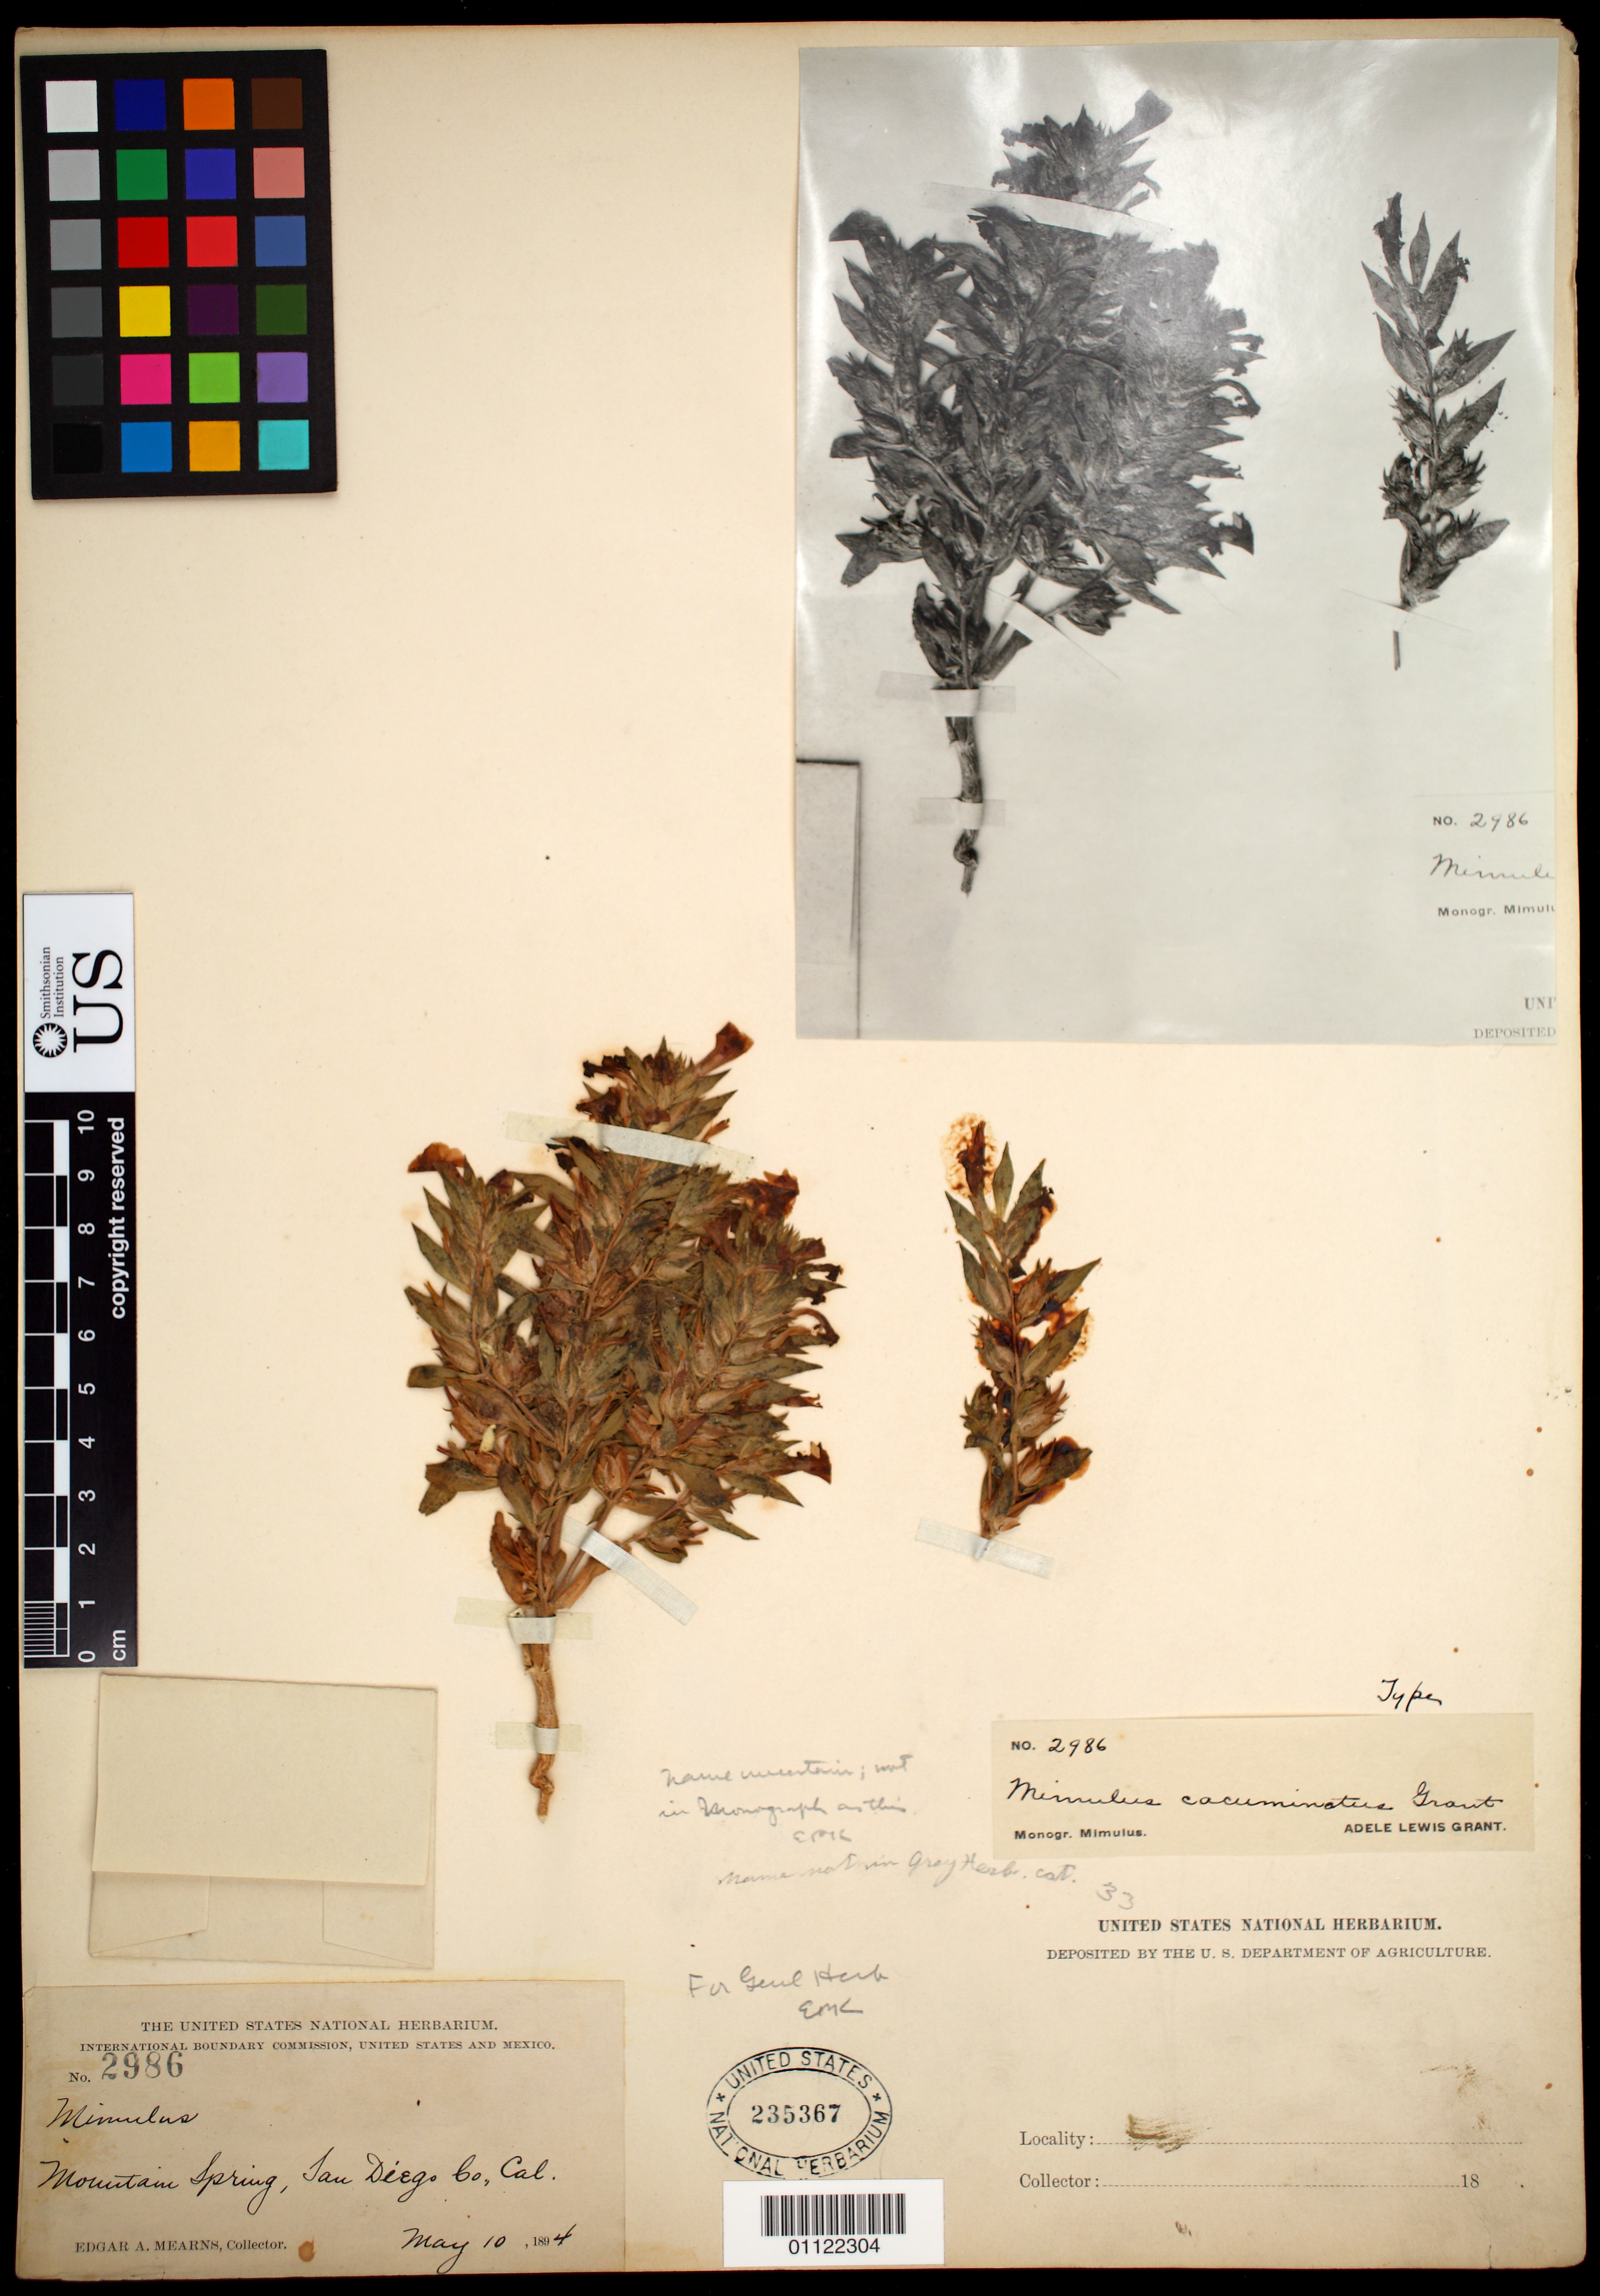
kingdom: Plantae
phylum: Tracheophyta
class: Magnoliopsida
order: Lamiales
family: Phrymaceae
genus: Mimulus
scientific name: Mimulus cacuminatus Grant, ined.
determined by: Grant, A. L.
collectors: E. A. Mearns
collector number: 2986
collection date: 1894-05-10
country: United States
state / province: California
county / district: San Diego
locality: Mountain Spring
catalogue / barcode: US 235367